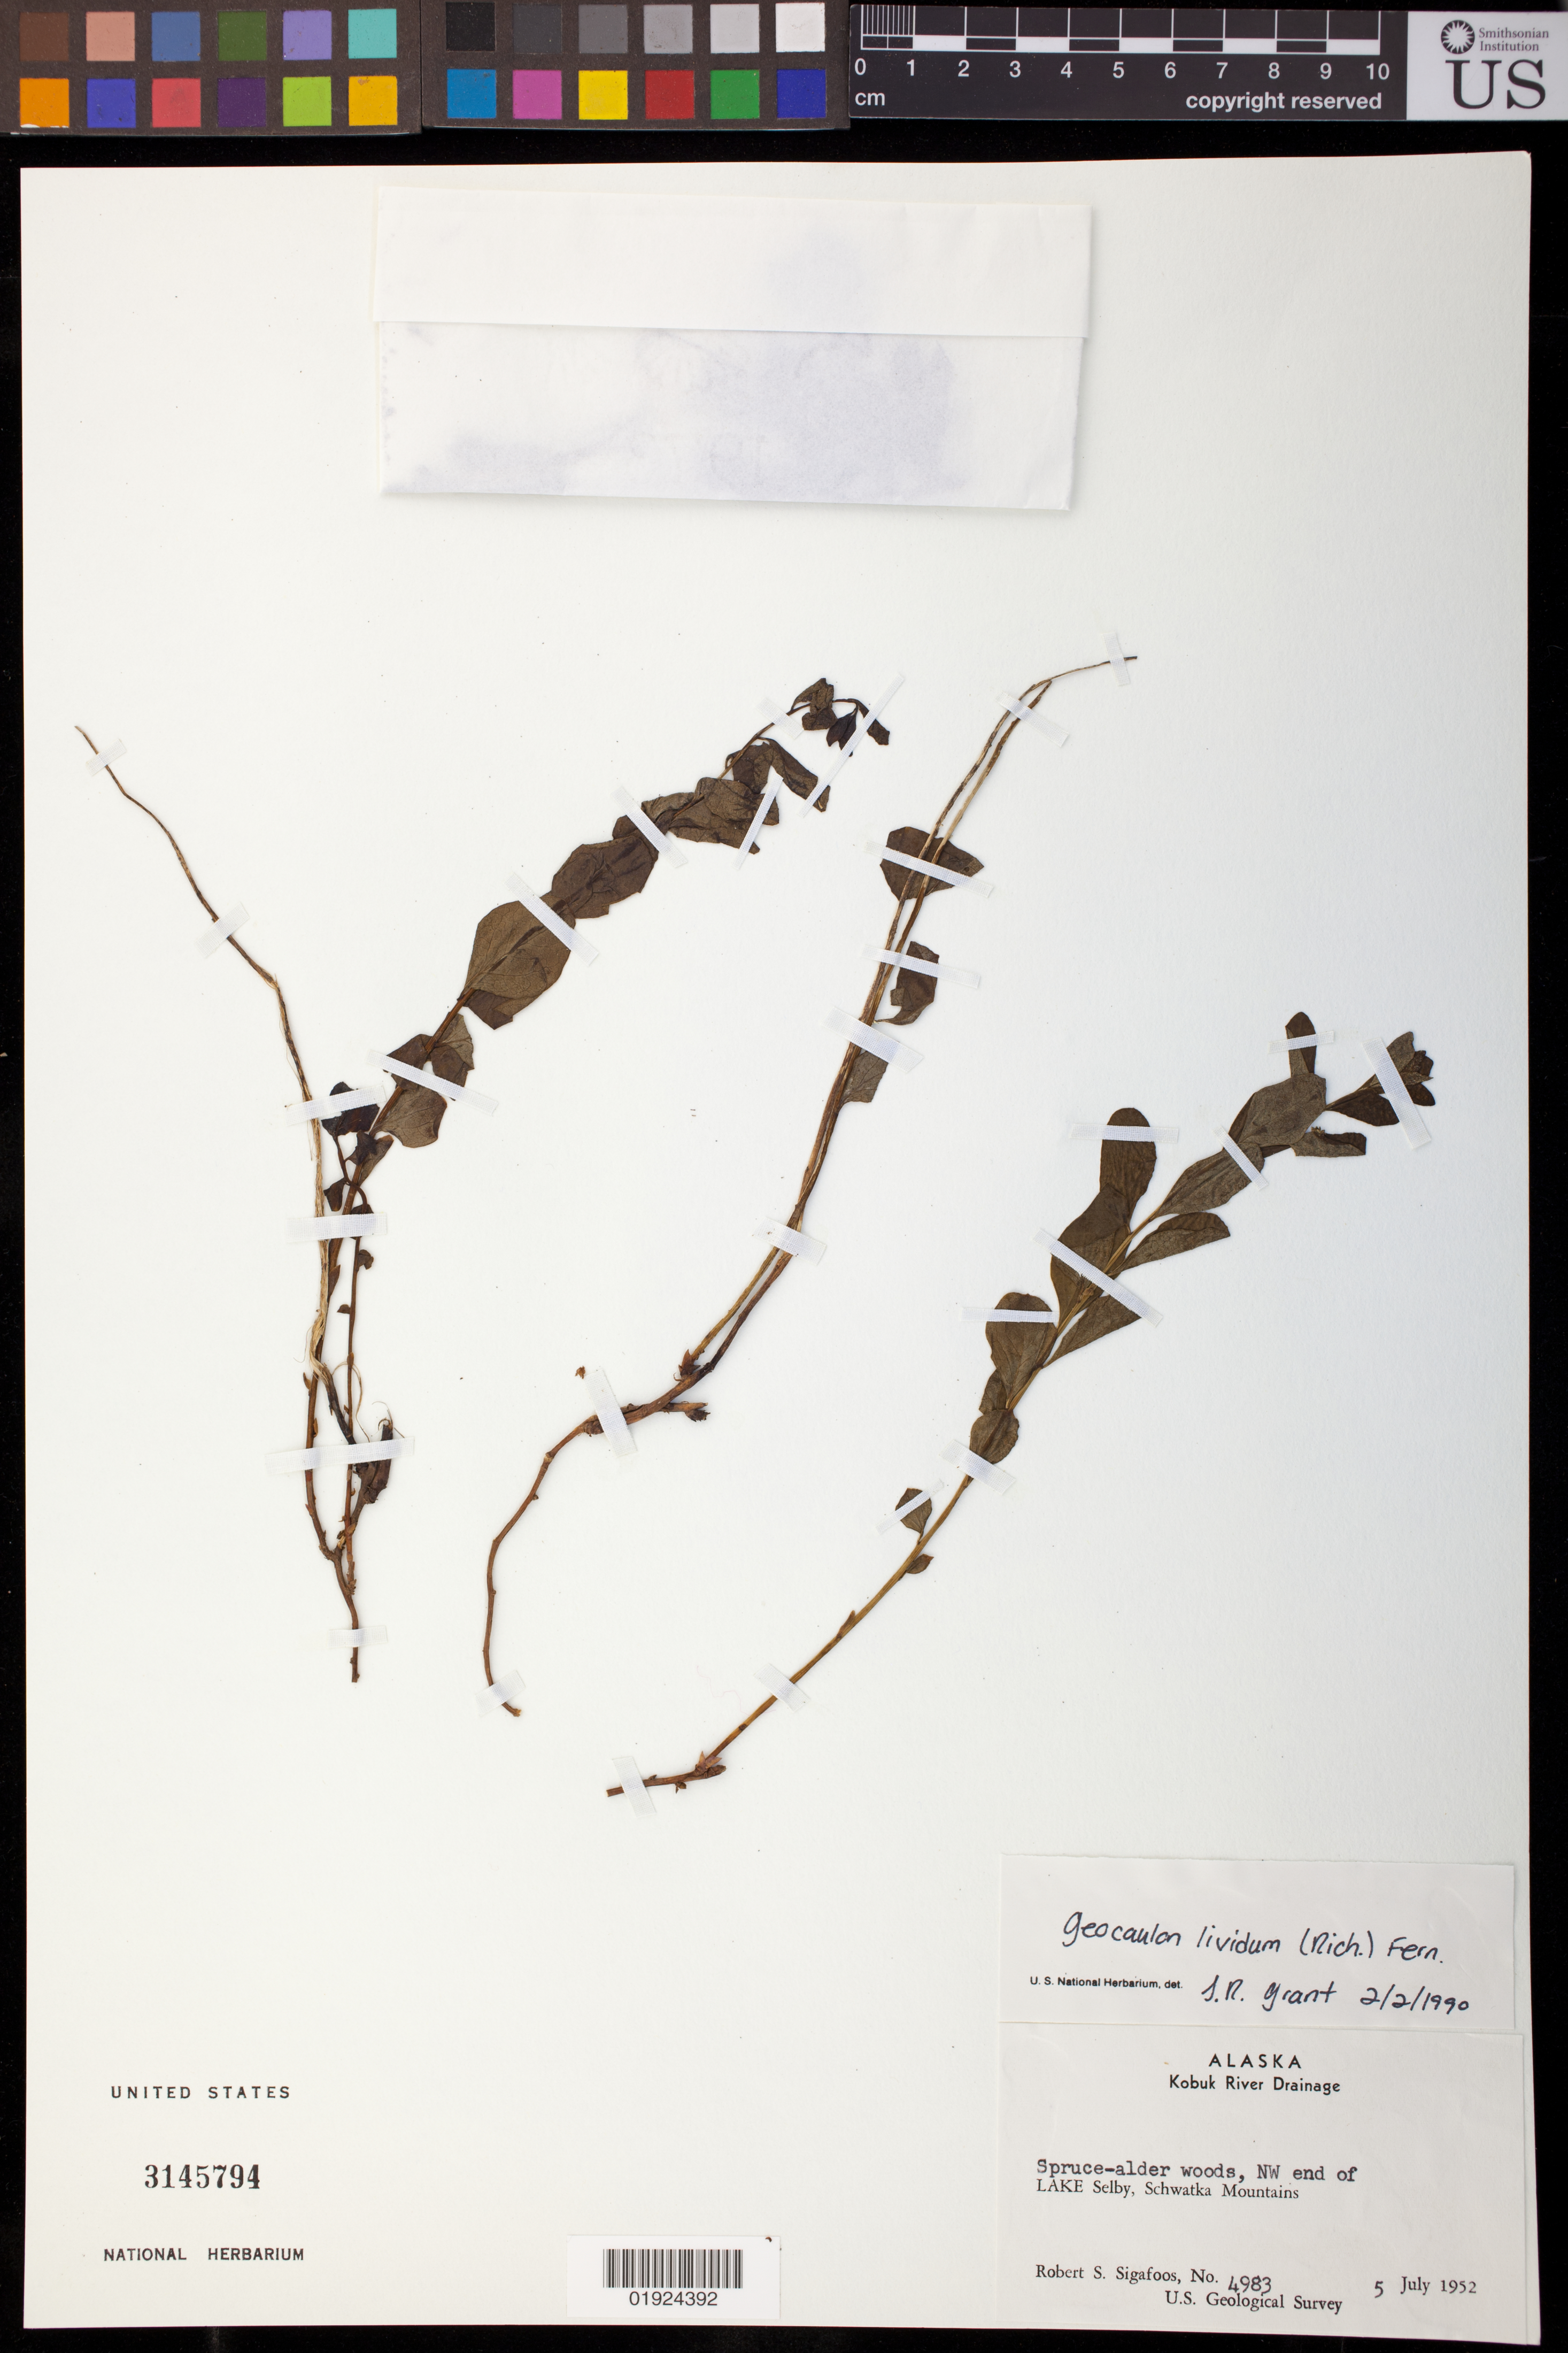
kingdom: Plantae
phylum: Tracheophyta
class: Magnoliopsida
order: Santalales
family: Comandraceae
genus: Geocaulon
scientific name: Geocaulon lividum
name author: (Richardson) Fernald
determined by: Grant, J. R.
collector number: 4983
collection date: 1952-07-05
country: United States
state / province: Alaska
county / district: Northwest Arctic Borough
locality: Kobuk River Drainage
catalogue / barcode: US 3145794